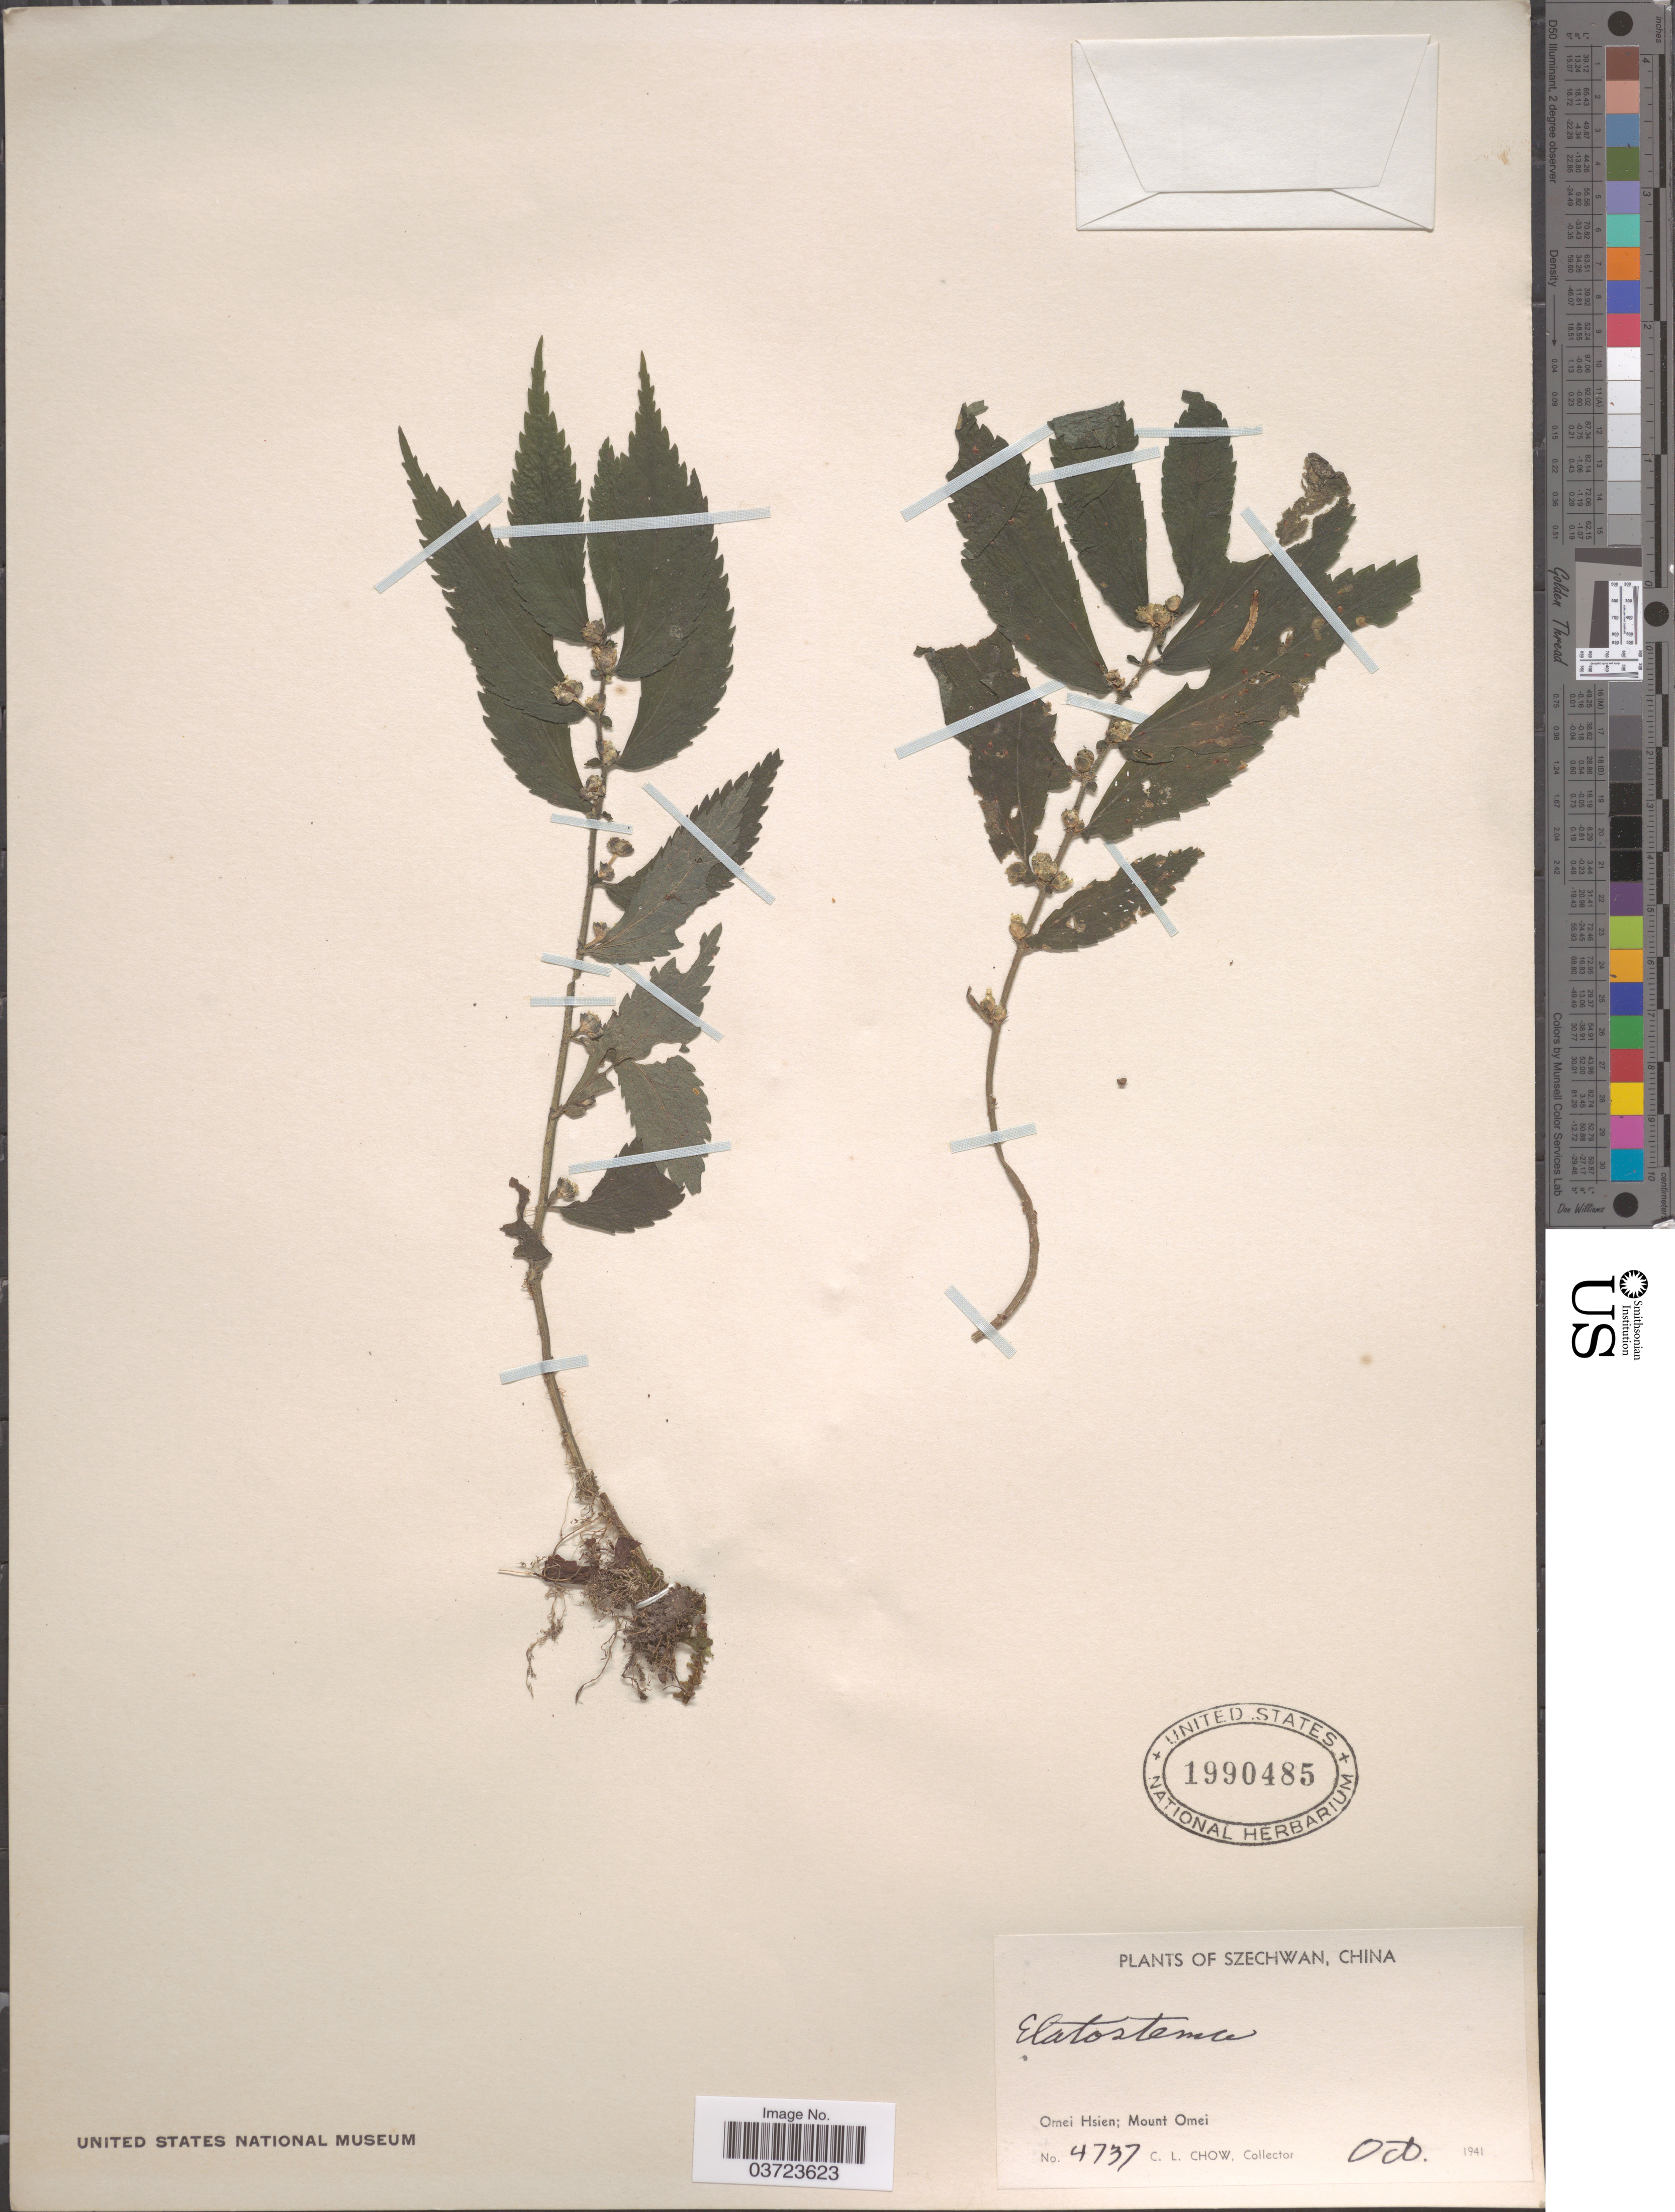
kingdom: Plantae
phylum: Tracheophyta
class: Magnoliopsida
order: Rosales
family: Urticaceae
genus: Elatostema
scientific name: Elatostema sp.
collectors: C. Chow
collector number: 4737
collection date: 1941-10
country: China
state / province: Sichuan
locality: Szechwan. Omei Hsien; Mount Omei.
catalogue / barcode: US 1990485